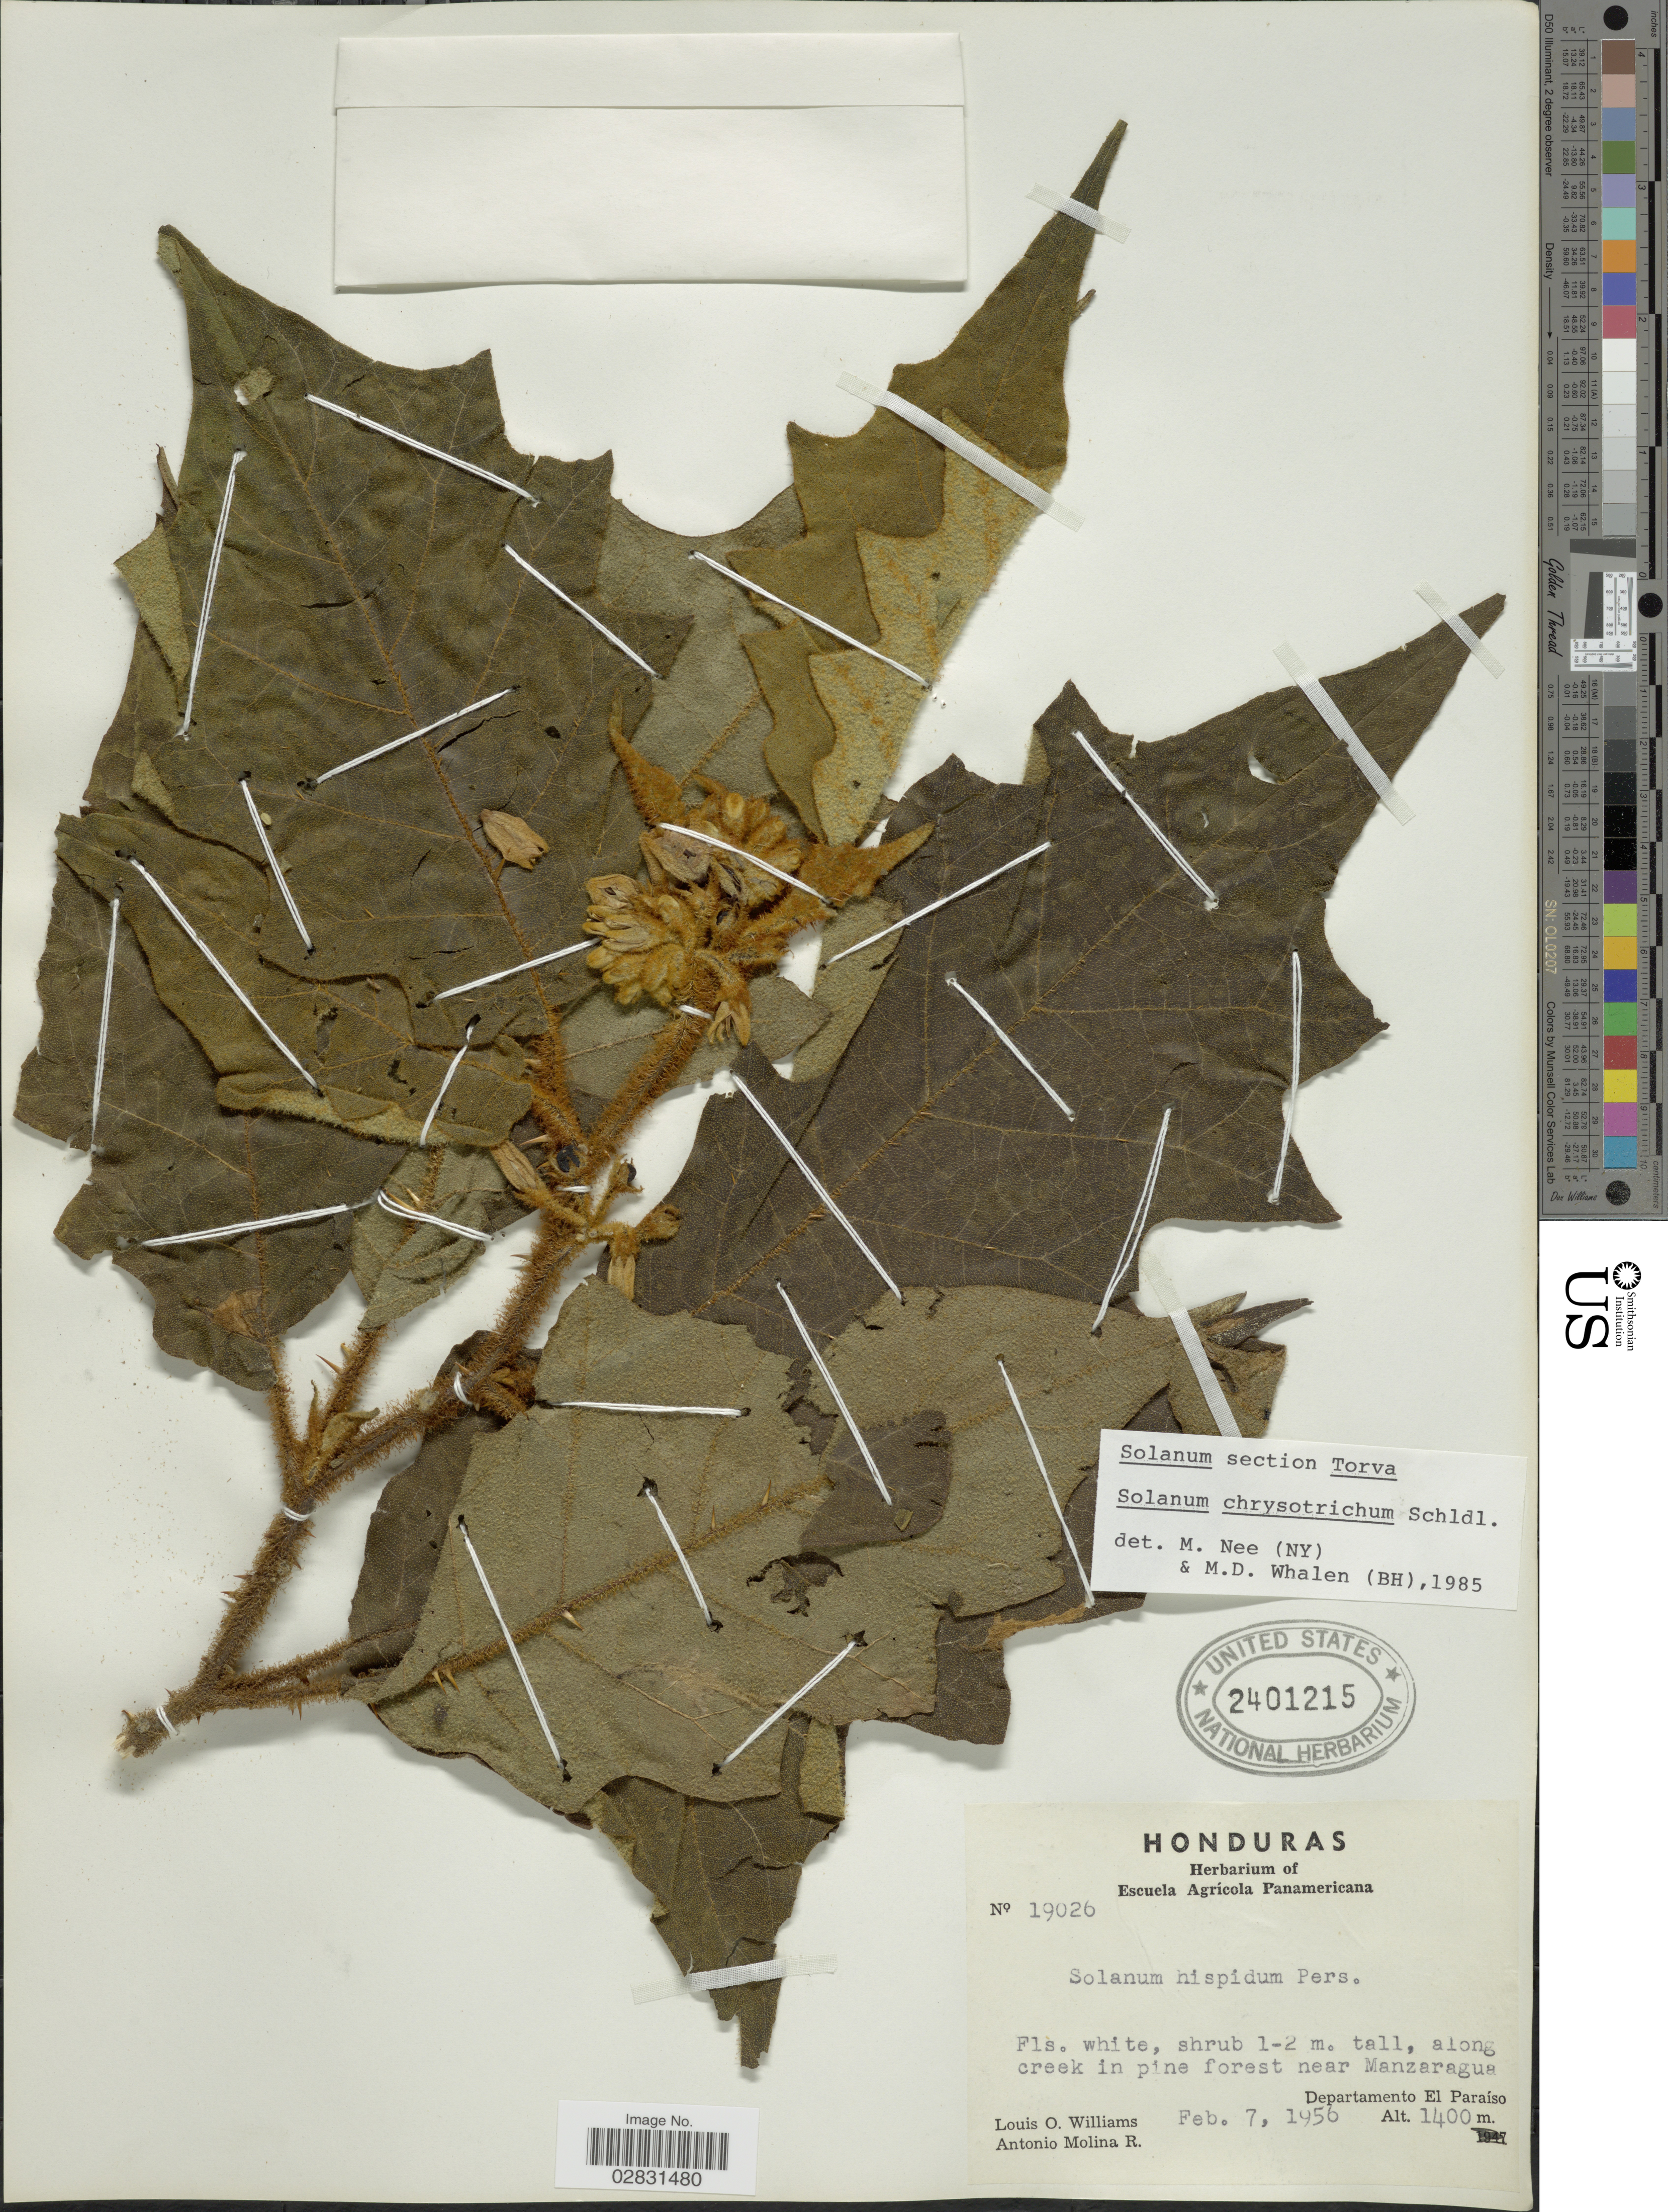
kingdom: Plantae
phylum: Tracheophyta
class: Magnoliopsida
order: Solanales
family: Solanaceae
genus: Solanum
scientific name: Solanum chrysotrichum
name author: Schltdl.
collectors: L. O. Williams & A. Molina R.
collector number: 19026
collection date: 1956-02-07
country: Honduras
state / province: El Paraíso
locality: Along creek in pine forest near Manzaragua, Departamento El Paraíso.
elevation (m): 1400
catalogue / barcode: US 2401215